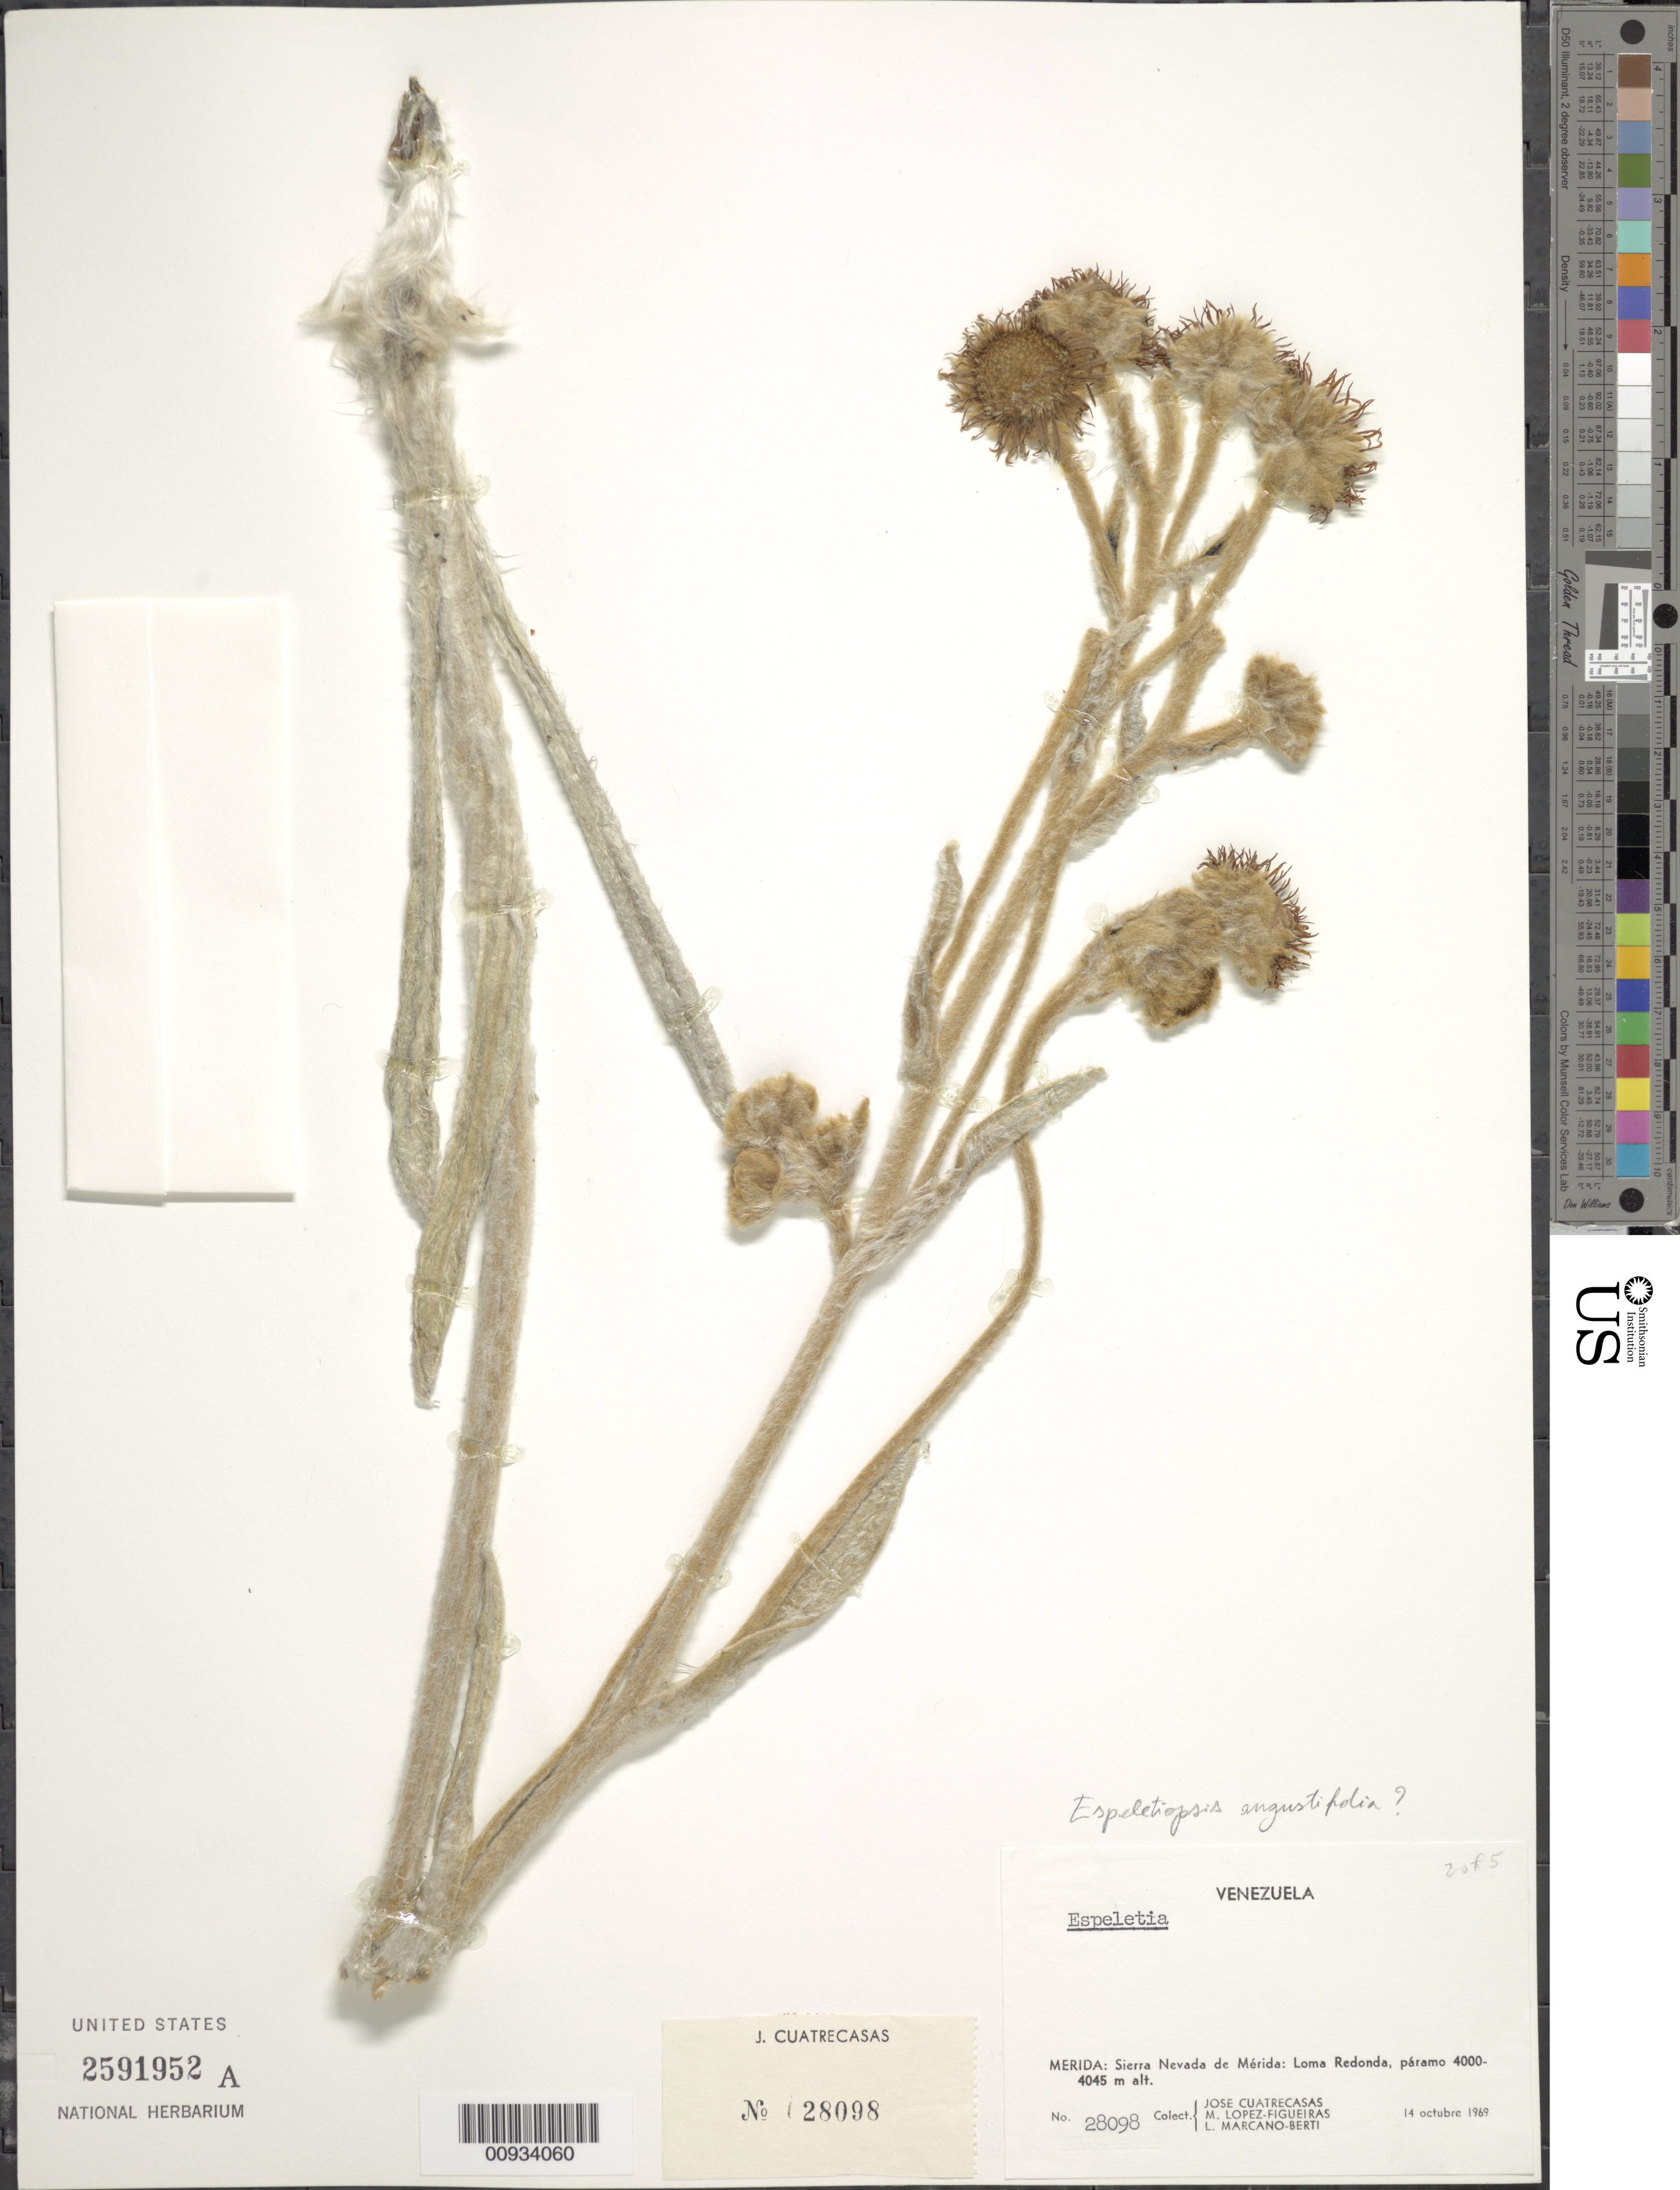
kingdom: Plantae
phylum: Tracheophyta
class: Magnoliopsida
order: Asterales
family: Asteraceae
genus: Espeletiopsis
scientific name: Espeletiopsis angustifolia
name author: (Cuatrec.) Cuatrec.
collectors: J. Cuatrecasas, M. López Figueiras & L. Marcano-Berti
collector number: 28098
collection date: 1969-10-14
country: Venezuela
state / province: Mérida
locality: Sierra Nevada de Merida, Loma Redonda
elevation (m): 4000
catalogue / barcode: US 2591952A